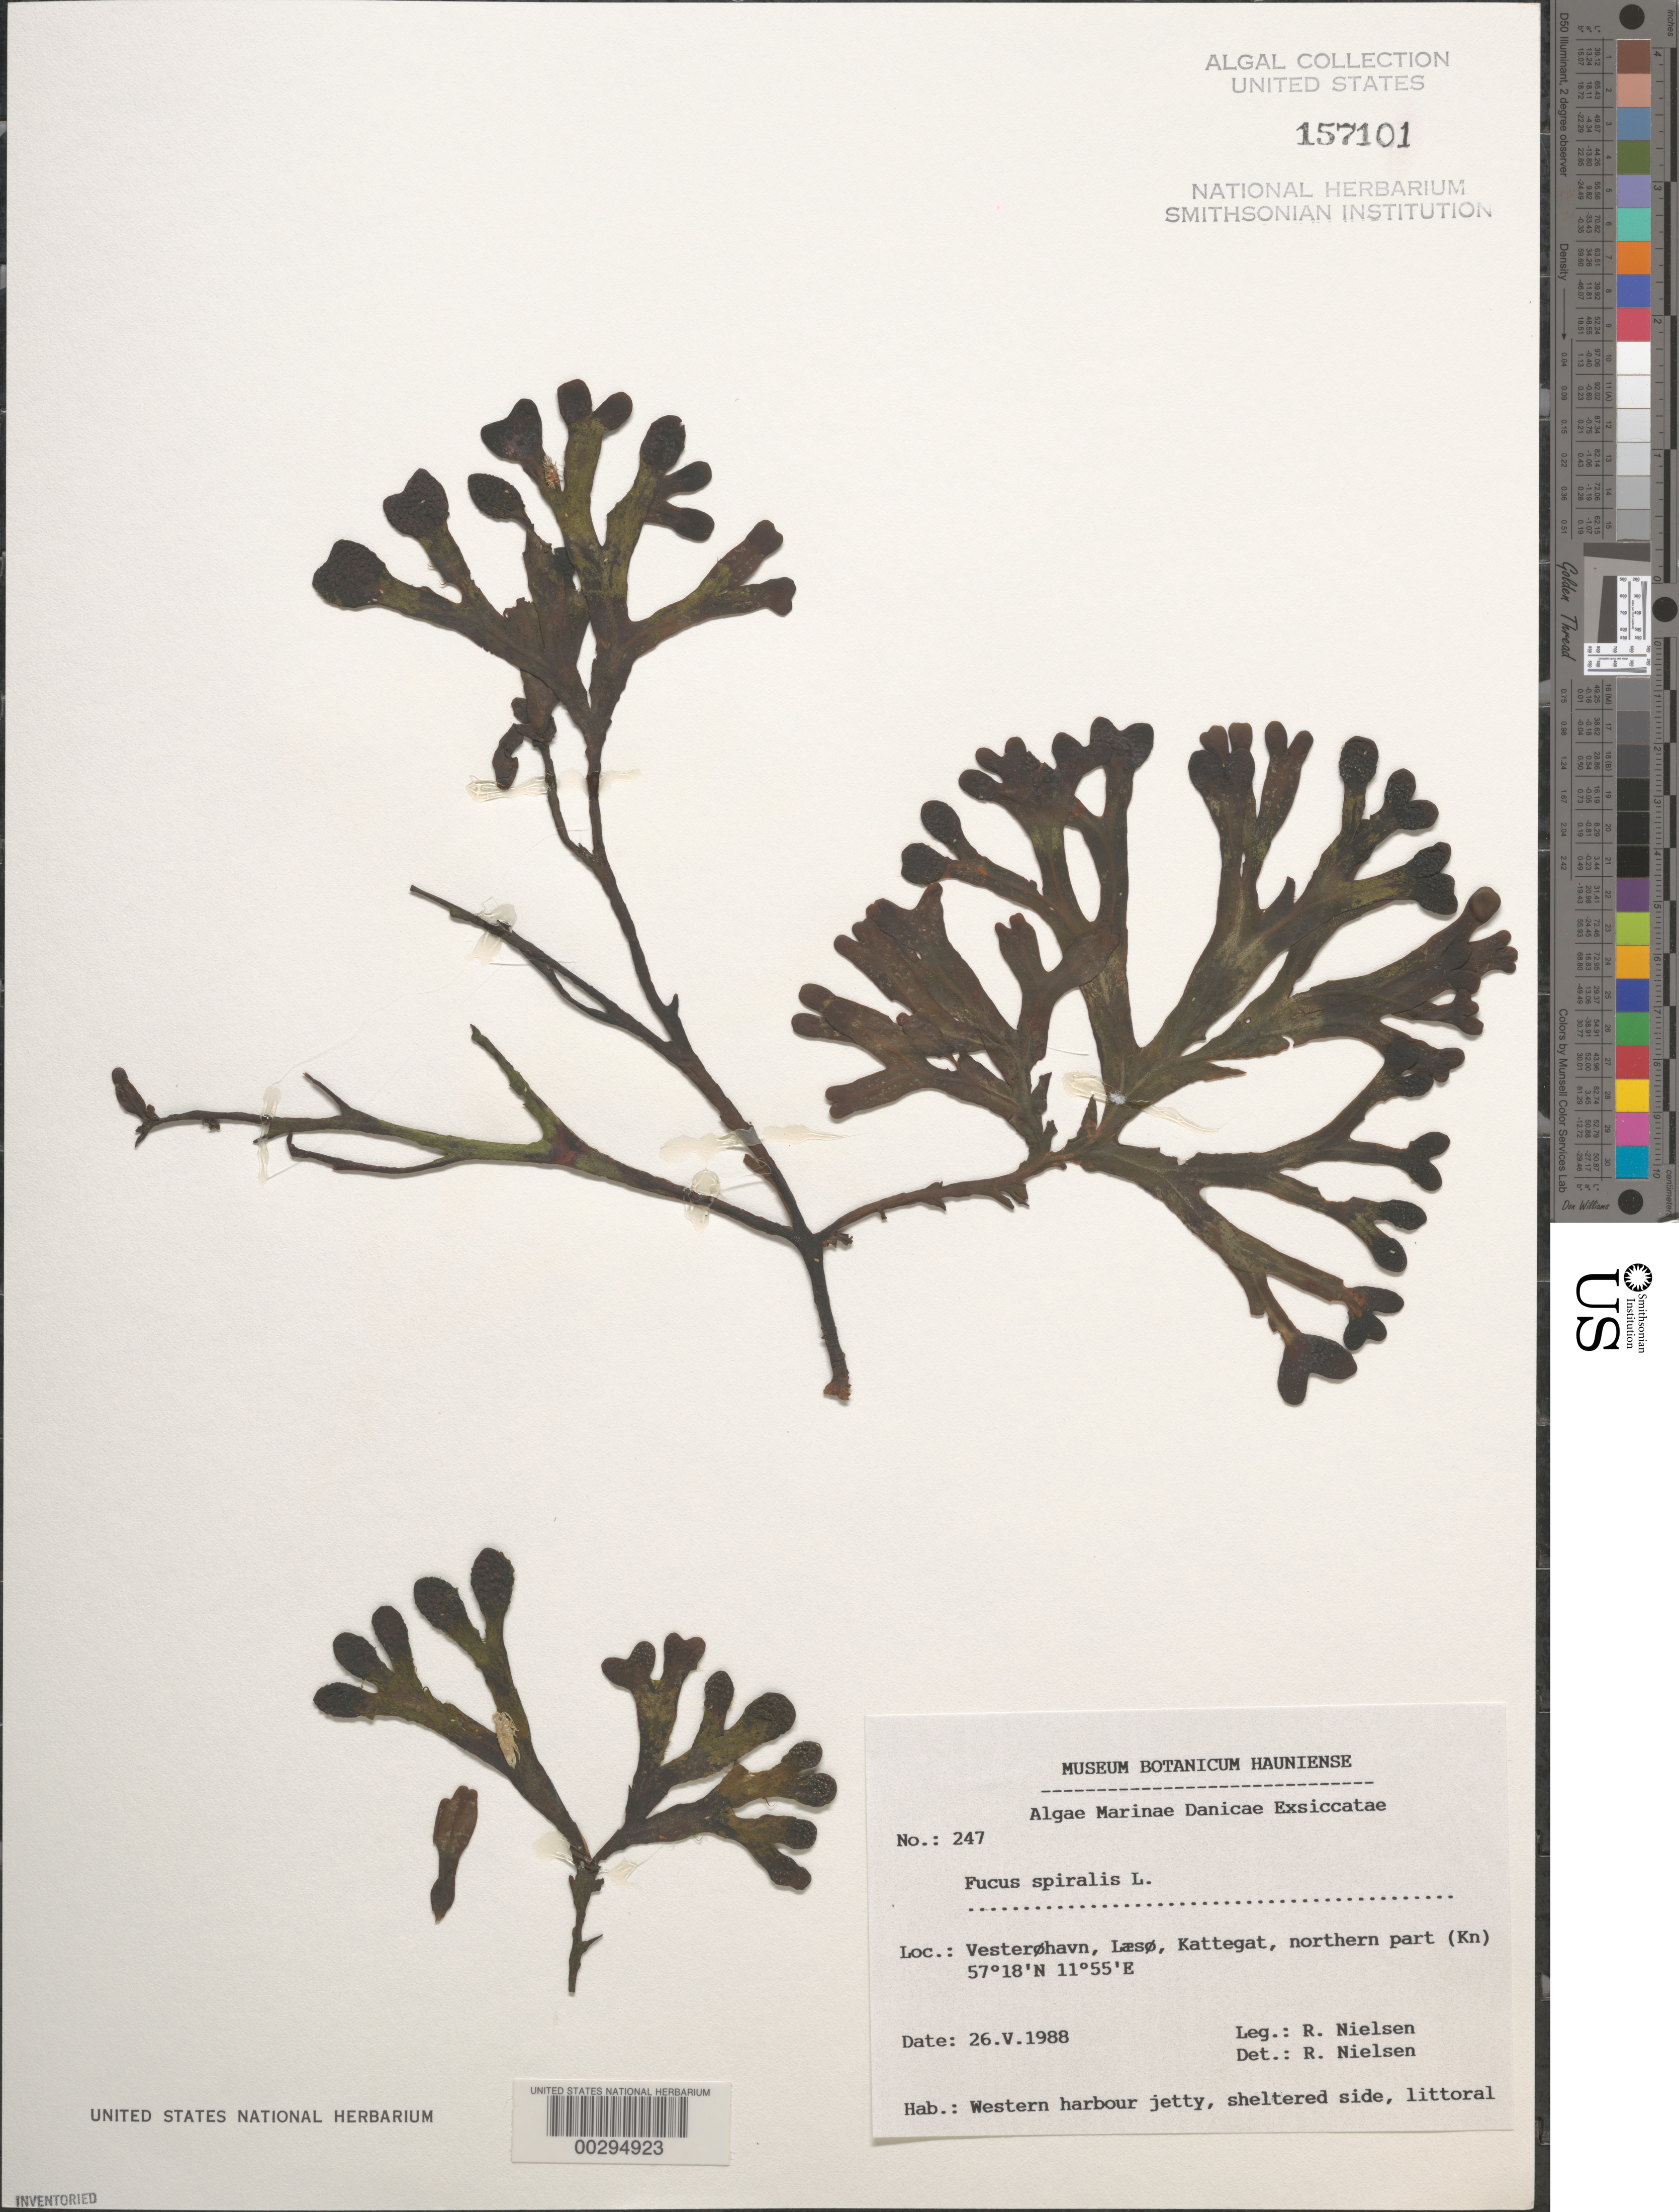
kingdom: Chromista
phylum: Ochrophyta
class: Phaeophyceae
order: Fucales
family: Fucaceae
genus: Fucus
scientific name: Fucus spiralis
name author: L.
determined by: Nielsen, R.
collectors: R. Nielsen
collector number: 247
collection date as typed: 26 May 1988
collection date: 1988-05-26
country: Denmark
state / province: Nordjylland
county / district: Laeso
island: Laeso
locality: Vesterohavn, Kattegat, northern part; western harbour jetty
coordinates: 57 18' N, 11 55' E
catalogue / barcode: US 157101